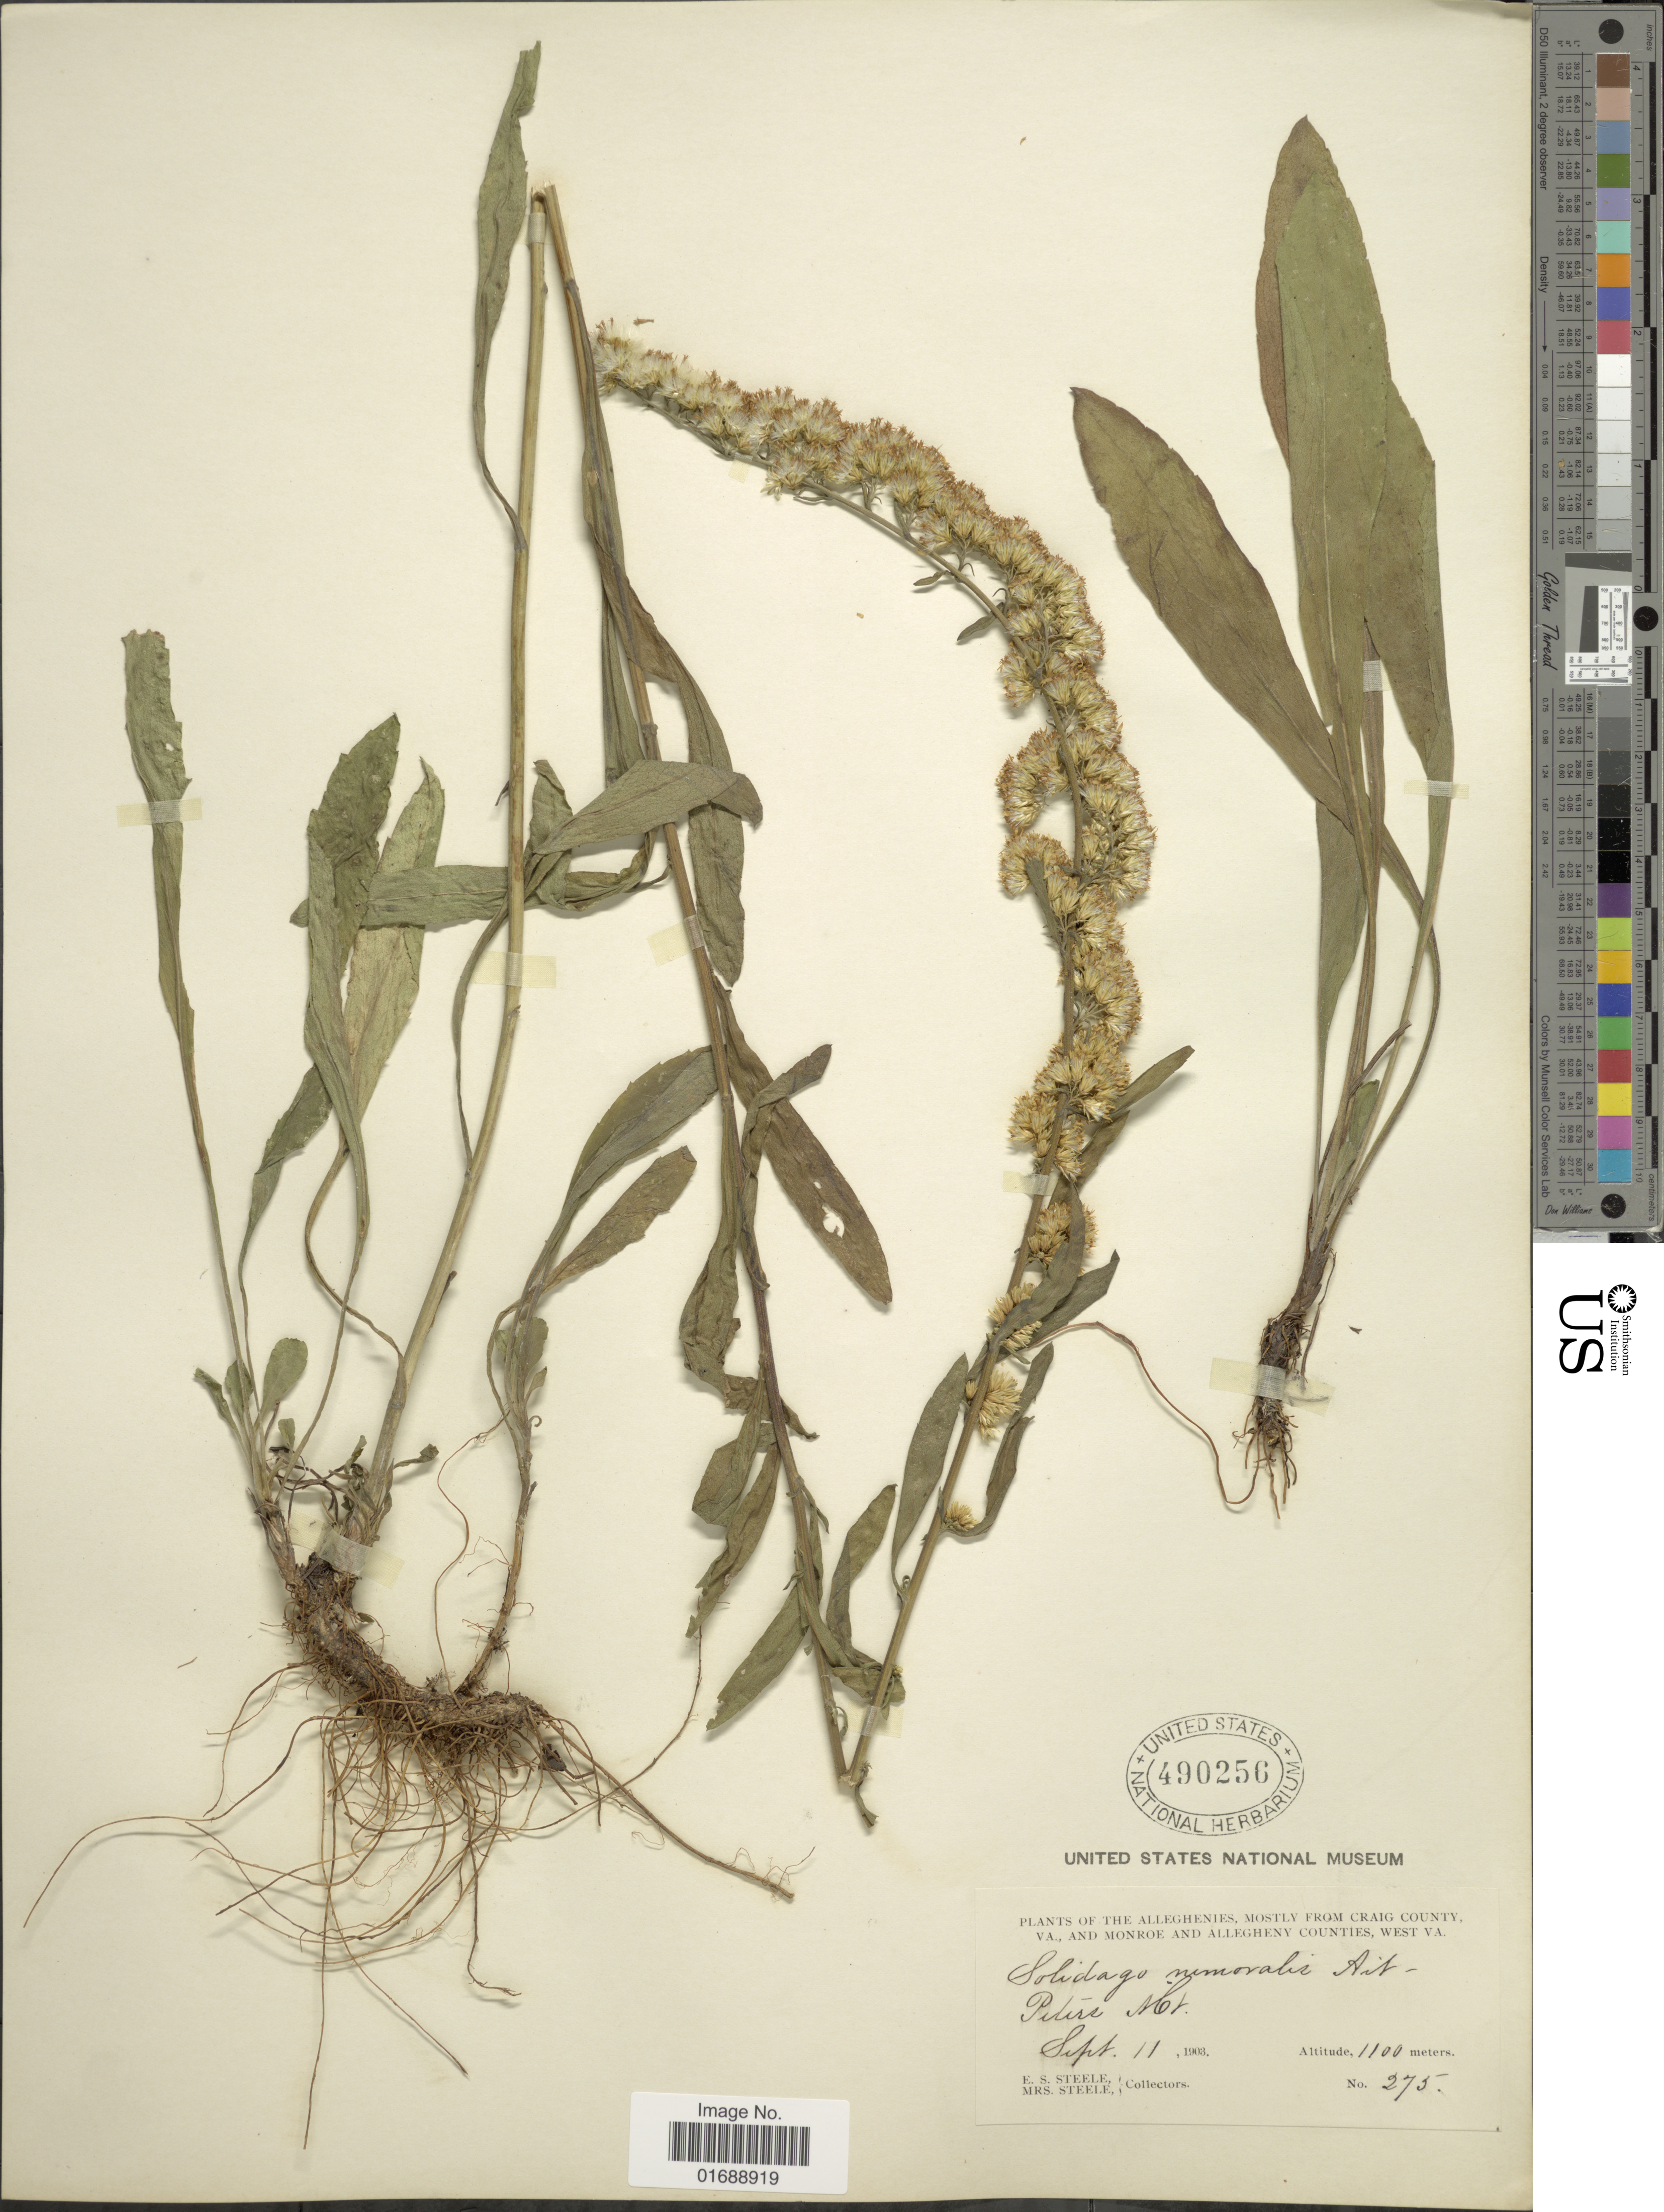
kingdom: Plantae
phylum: Tracheophyta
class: Magnoliopsida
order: Asterales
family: Asteraceae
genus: Solidago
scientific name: Solidago nemoralis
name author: Aiton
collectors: E. Steele & Mrs. E. S. Steele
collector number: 275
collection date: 1903-09-11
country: United States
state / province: Virginia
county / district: Craig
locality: The Alleghenies mostly from Craig County, VA, and Monroe and Allegheny Counties, West VA., Peters Mt.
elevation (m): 1100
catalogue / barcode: US 490256